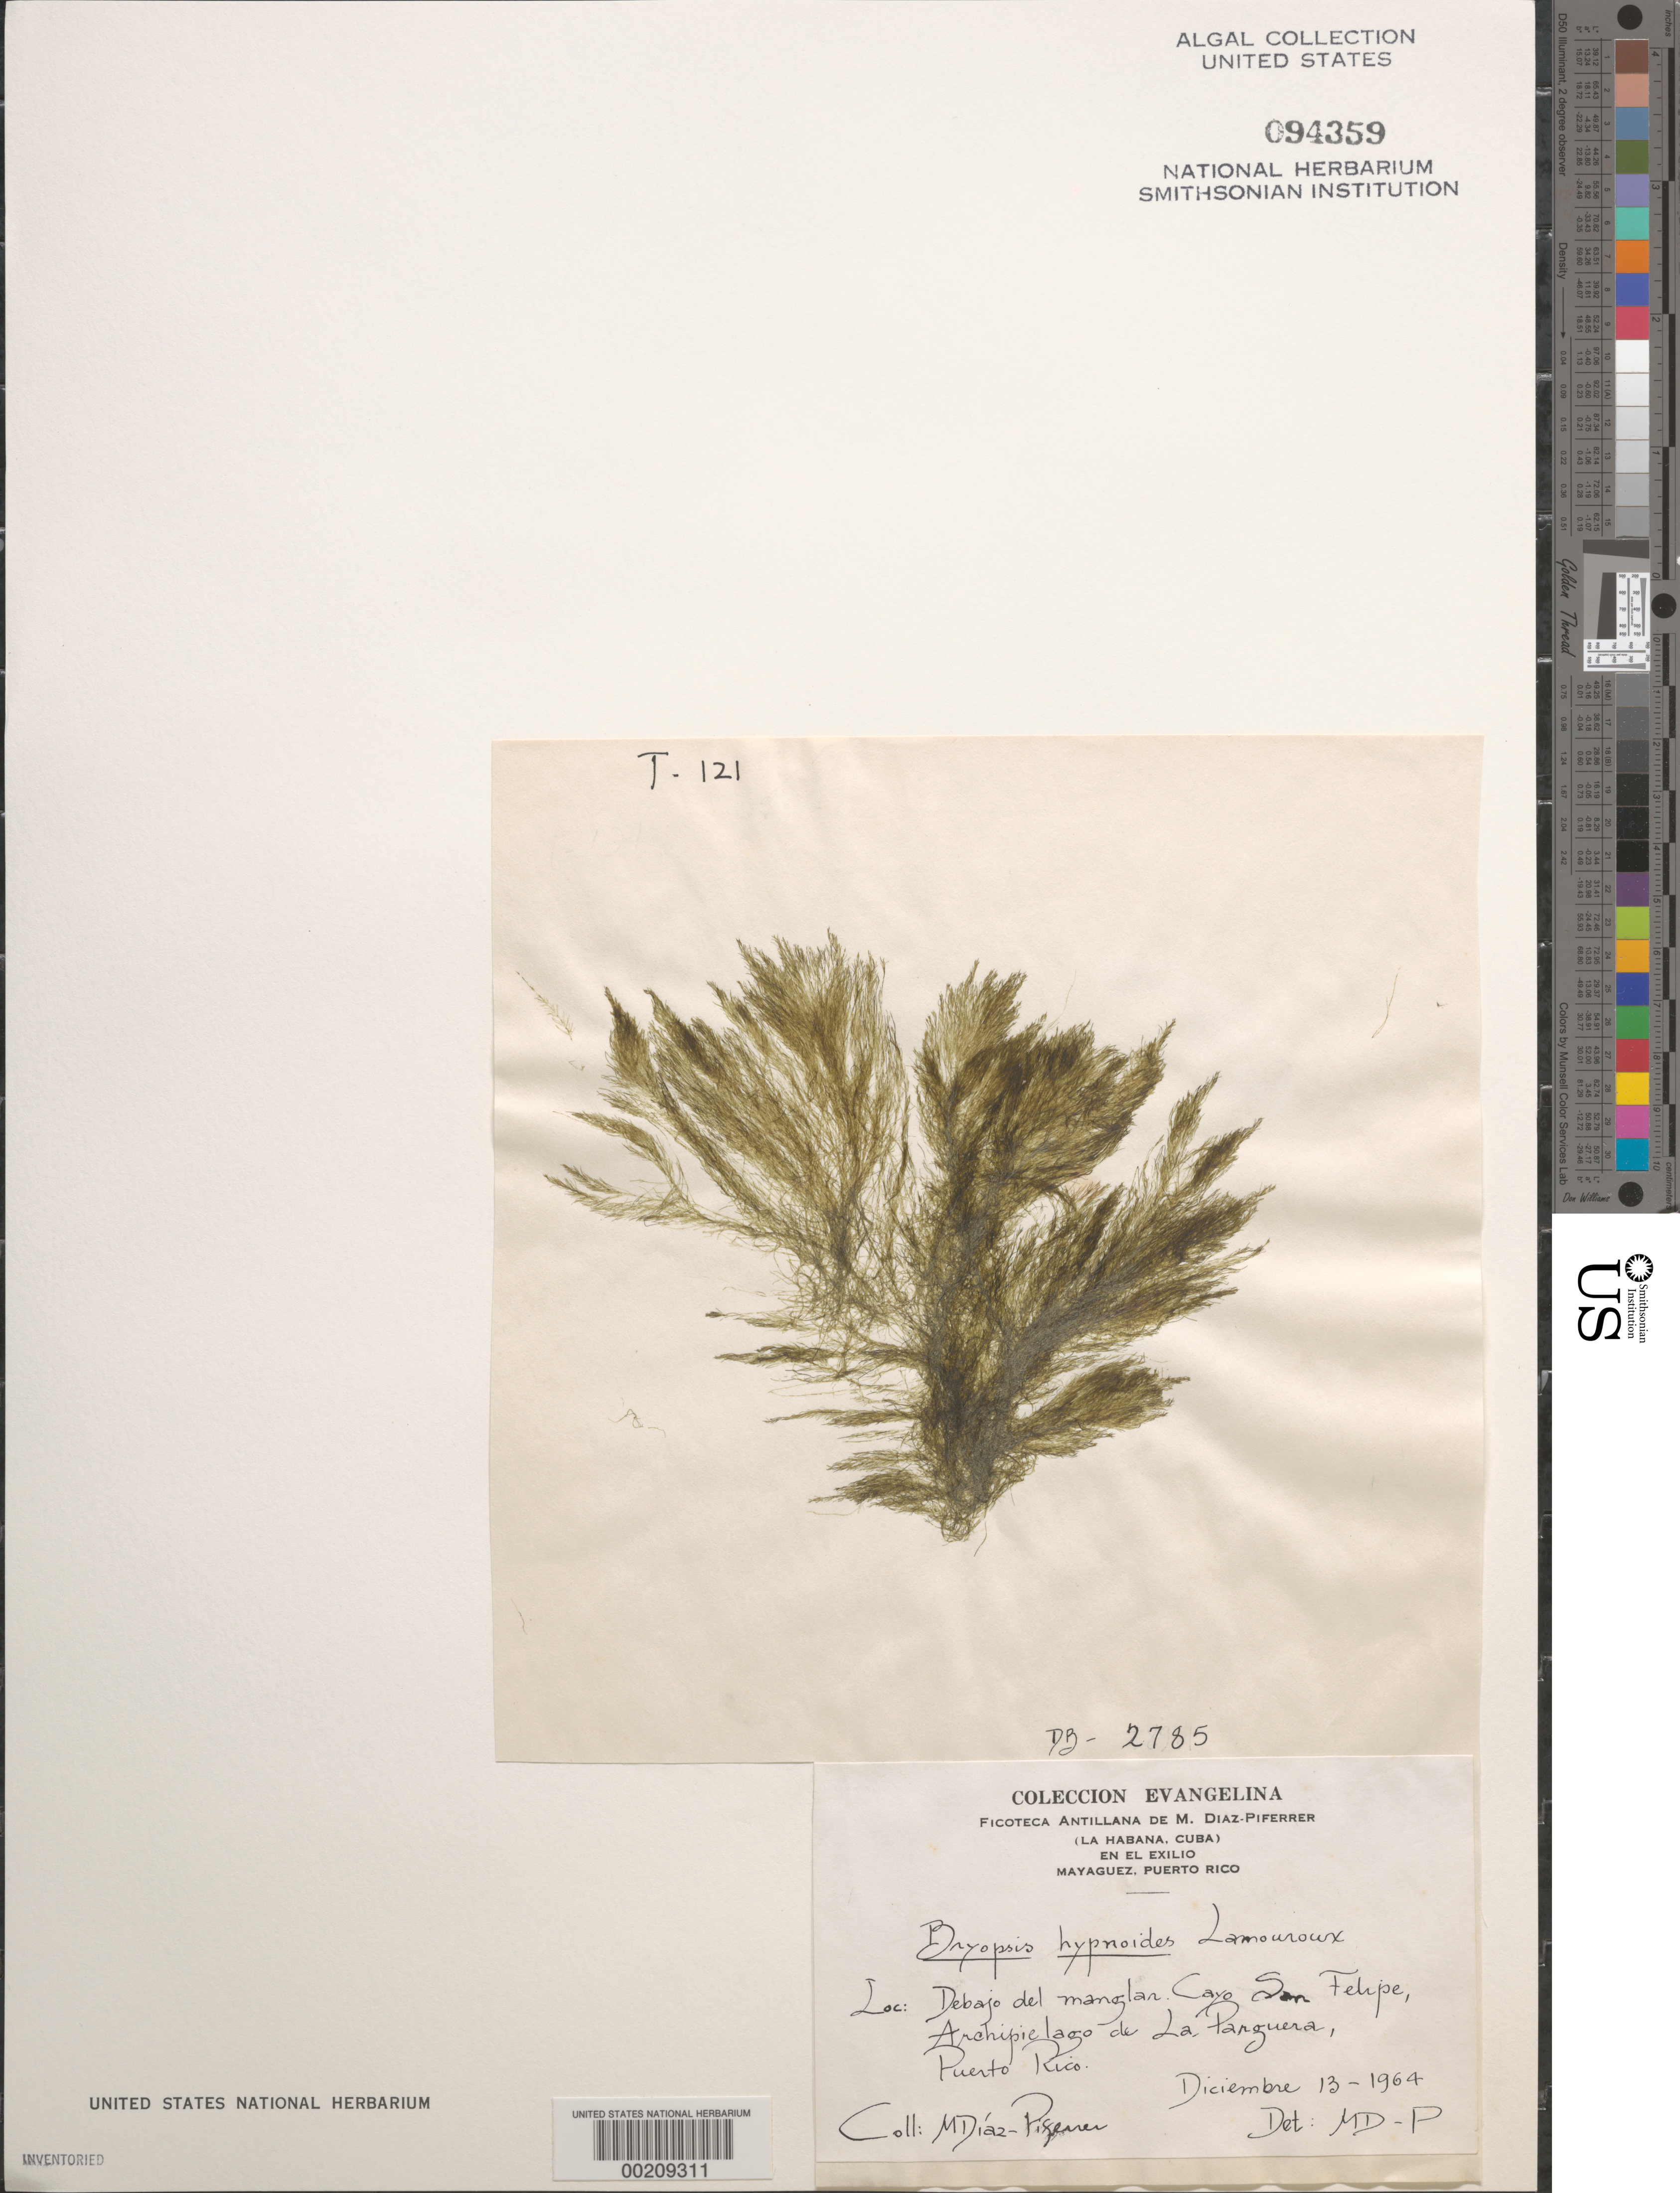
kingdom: Plantae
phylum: Chlorophyta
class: Ulvophyceae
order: Bryopsidales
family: Bryopsidaceae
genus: Bryopsis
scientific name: Bryopsis hypnoides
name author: J.V.Lamouroux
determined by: Diaz-Piferrer, M.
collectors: M. Diaz-Piferrer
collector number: Db-2785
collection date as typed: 13 Dec 1964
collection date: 1964-12-13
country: Puerto Rico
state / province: Lajas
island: Cayo San Felipe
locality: La Parguera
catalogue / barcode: US 94359